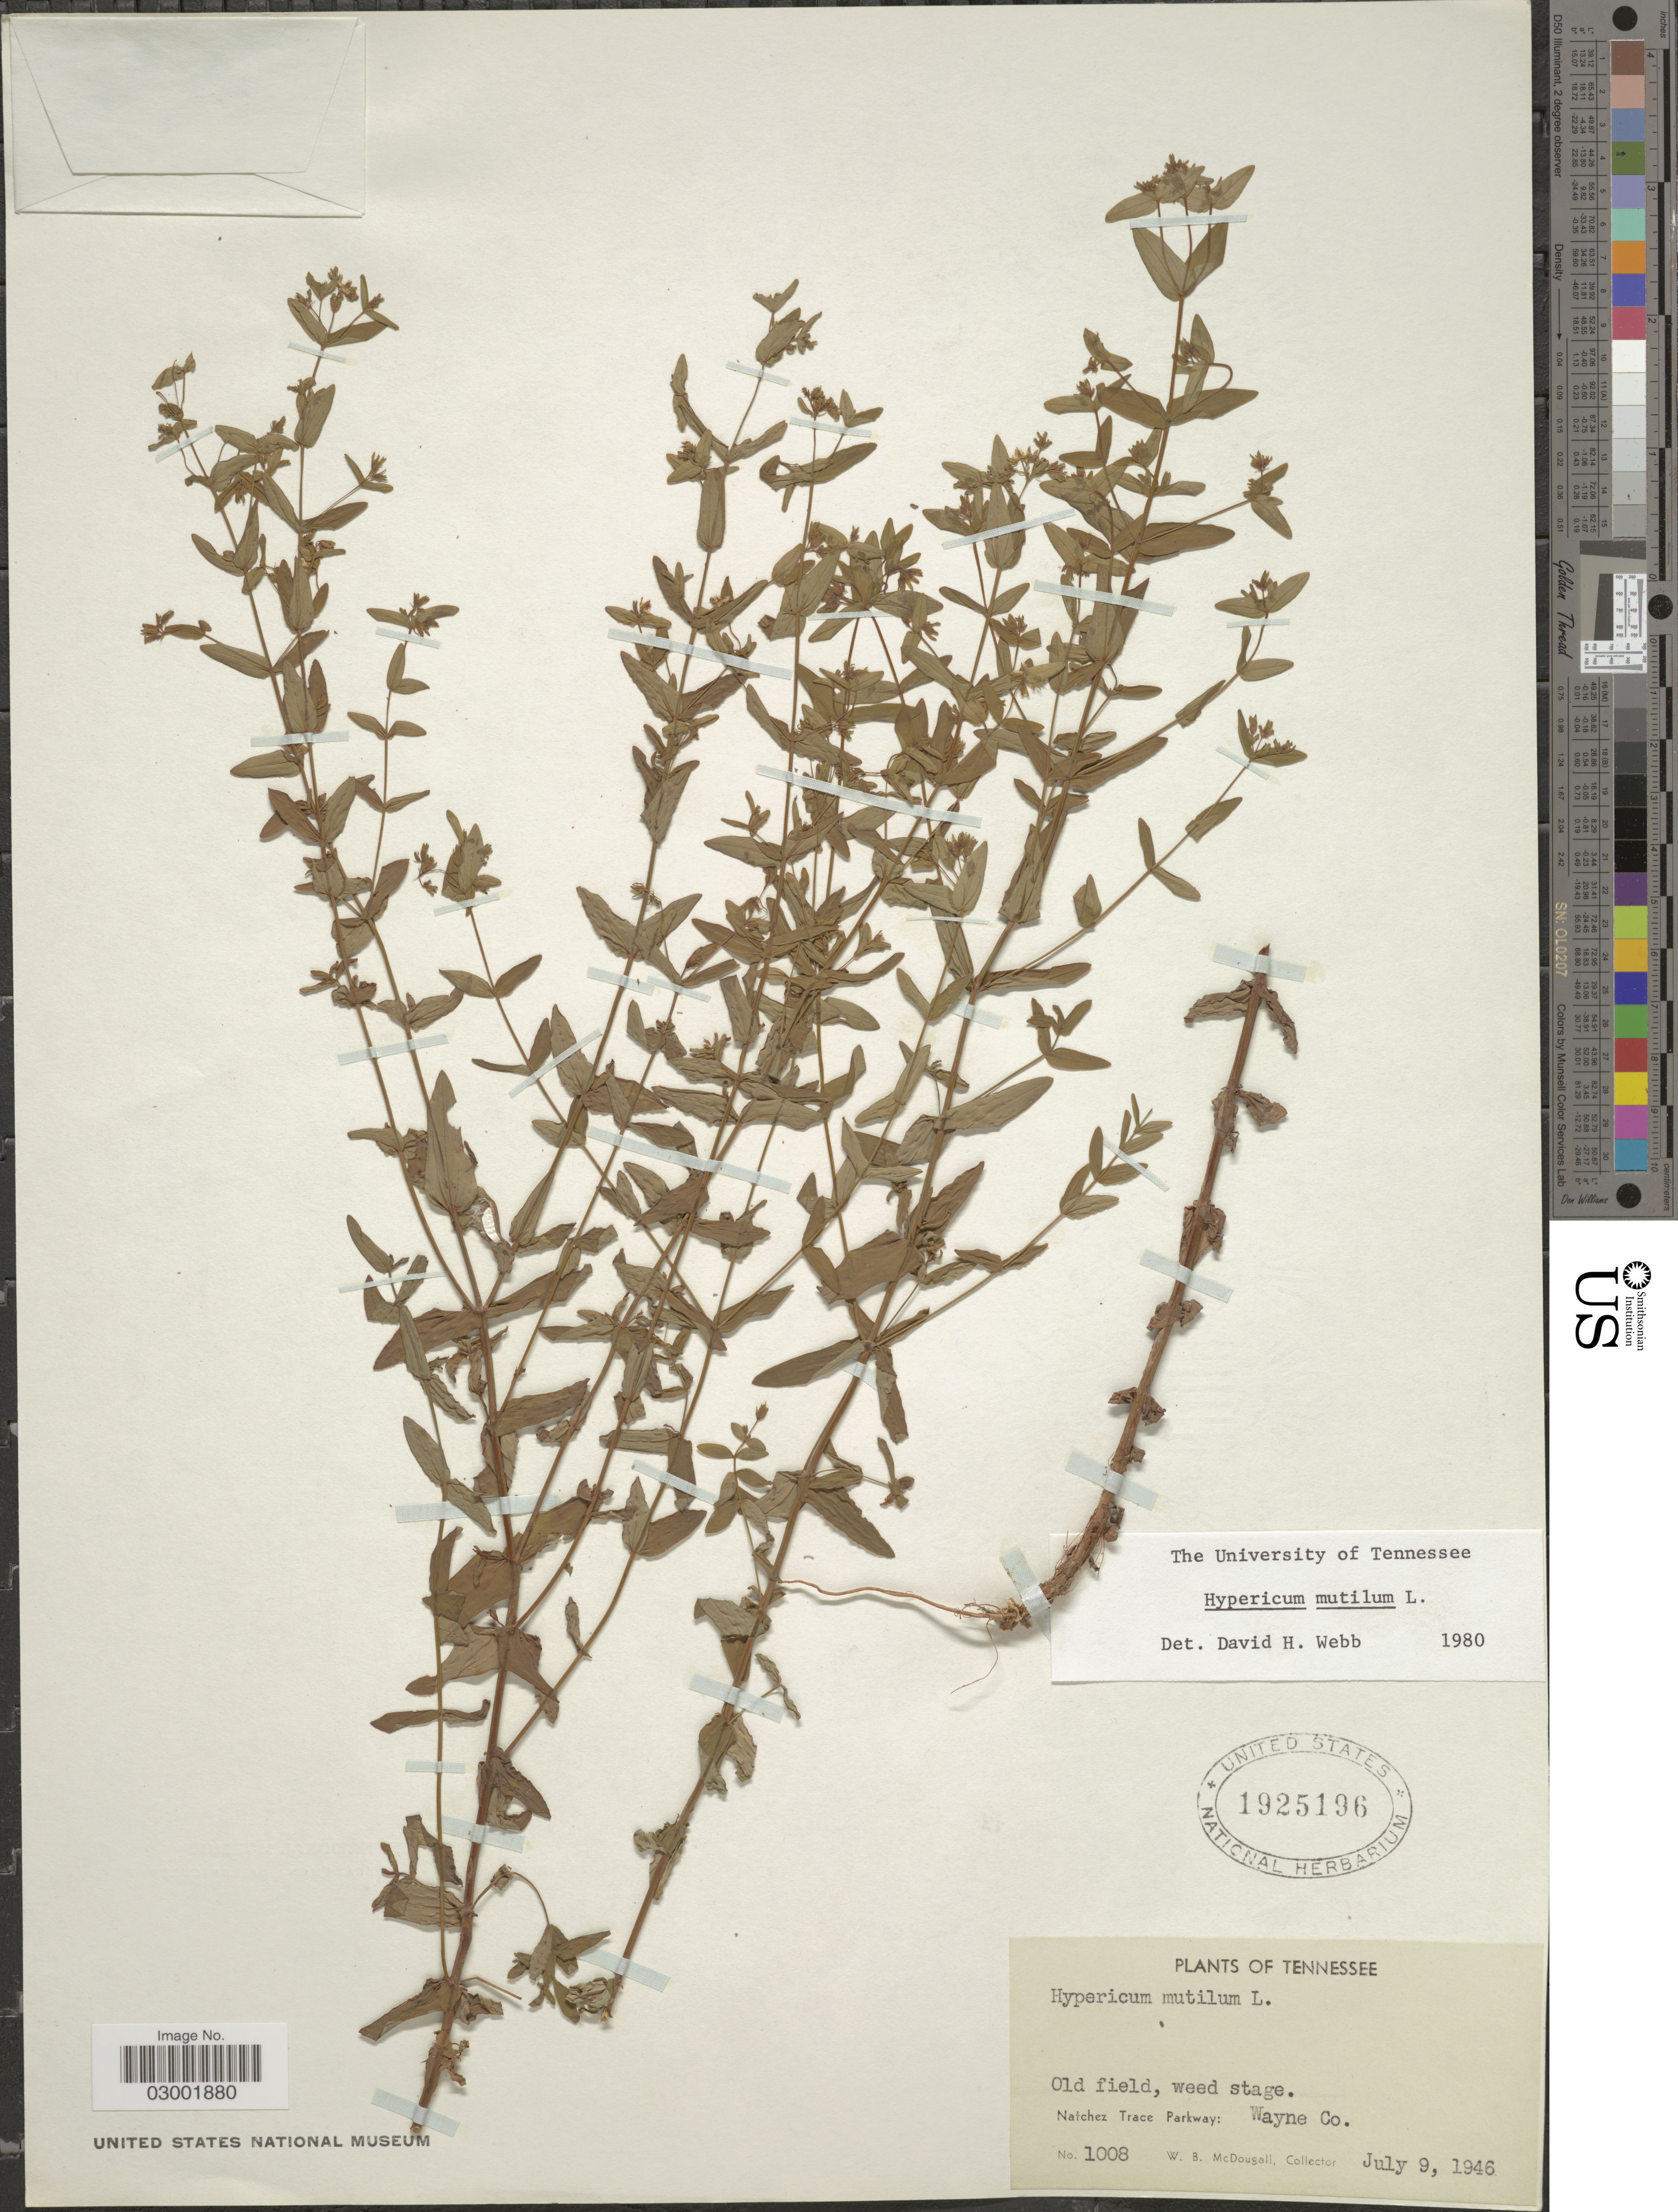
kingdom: Plantae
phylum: Tracheophyta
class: Magnoliopsida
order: Malpighiales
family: Hypericaceae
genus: Hypericum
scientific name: Hypericum mutilum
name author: L.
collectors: W. B. McDougall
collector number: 1008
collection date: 1946-07-09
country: United States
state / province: Tennessee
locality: Natchez Trace Parkway: Wayne Co.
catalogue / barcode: US 1925196